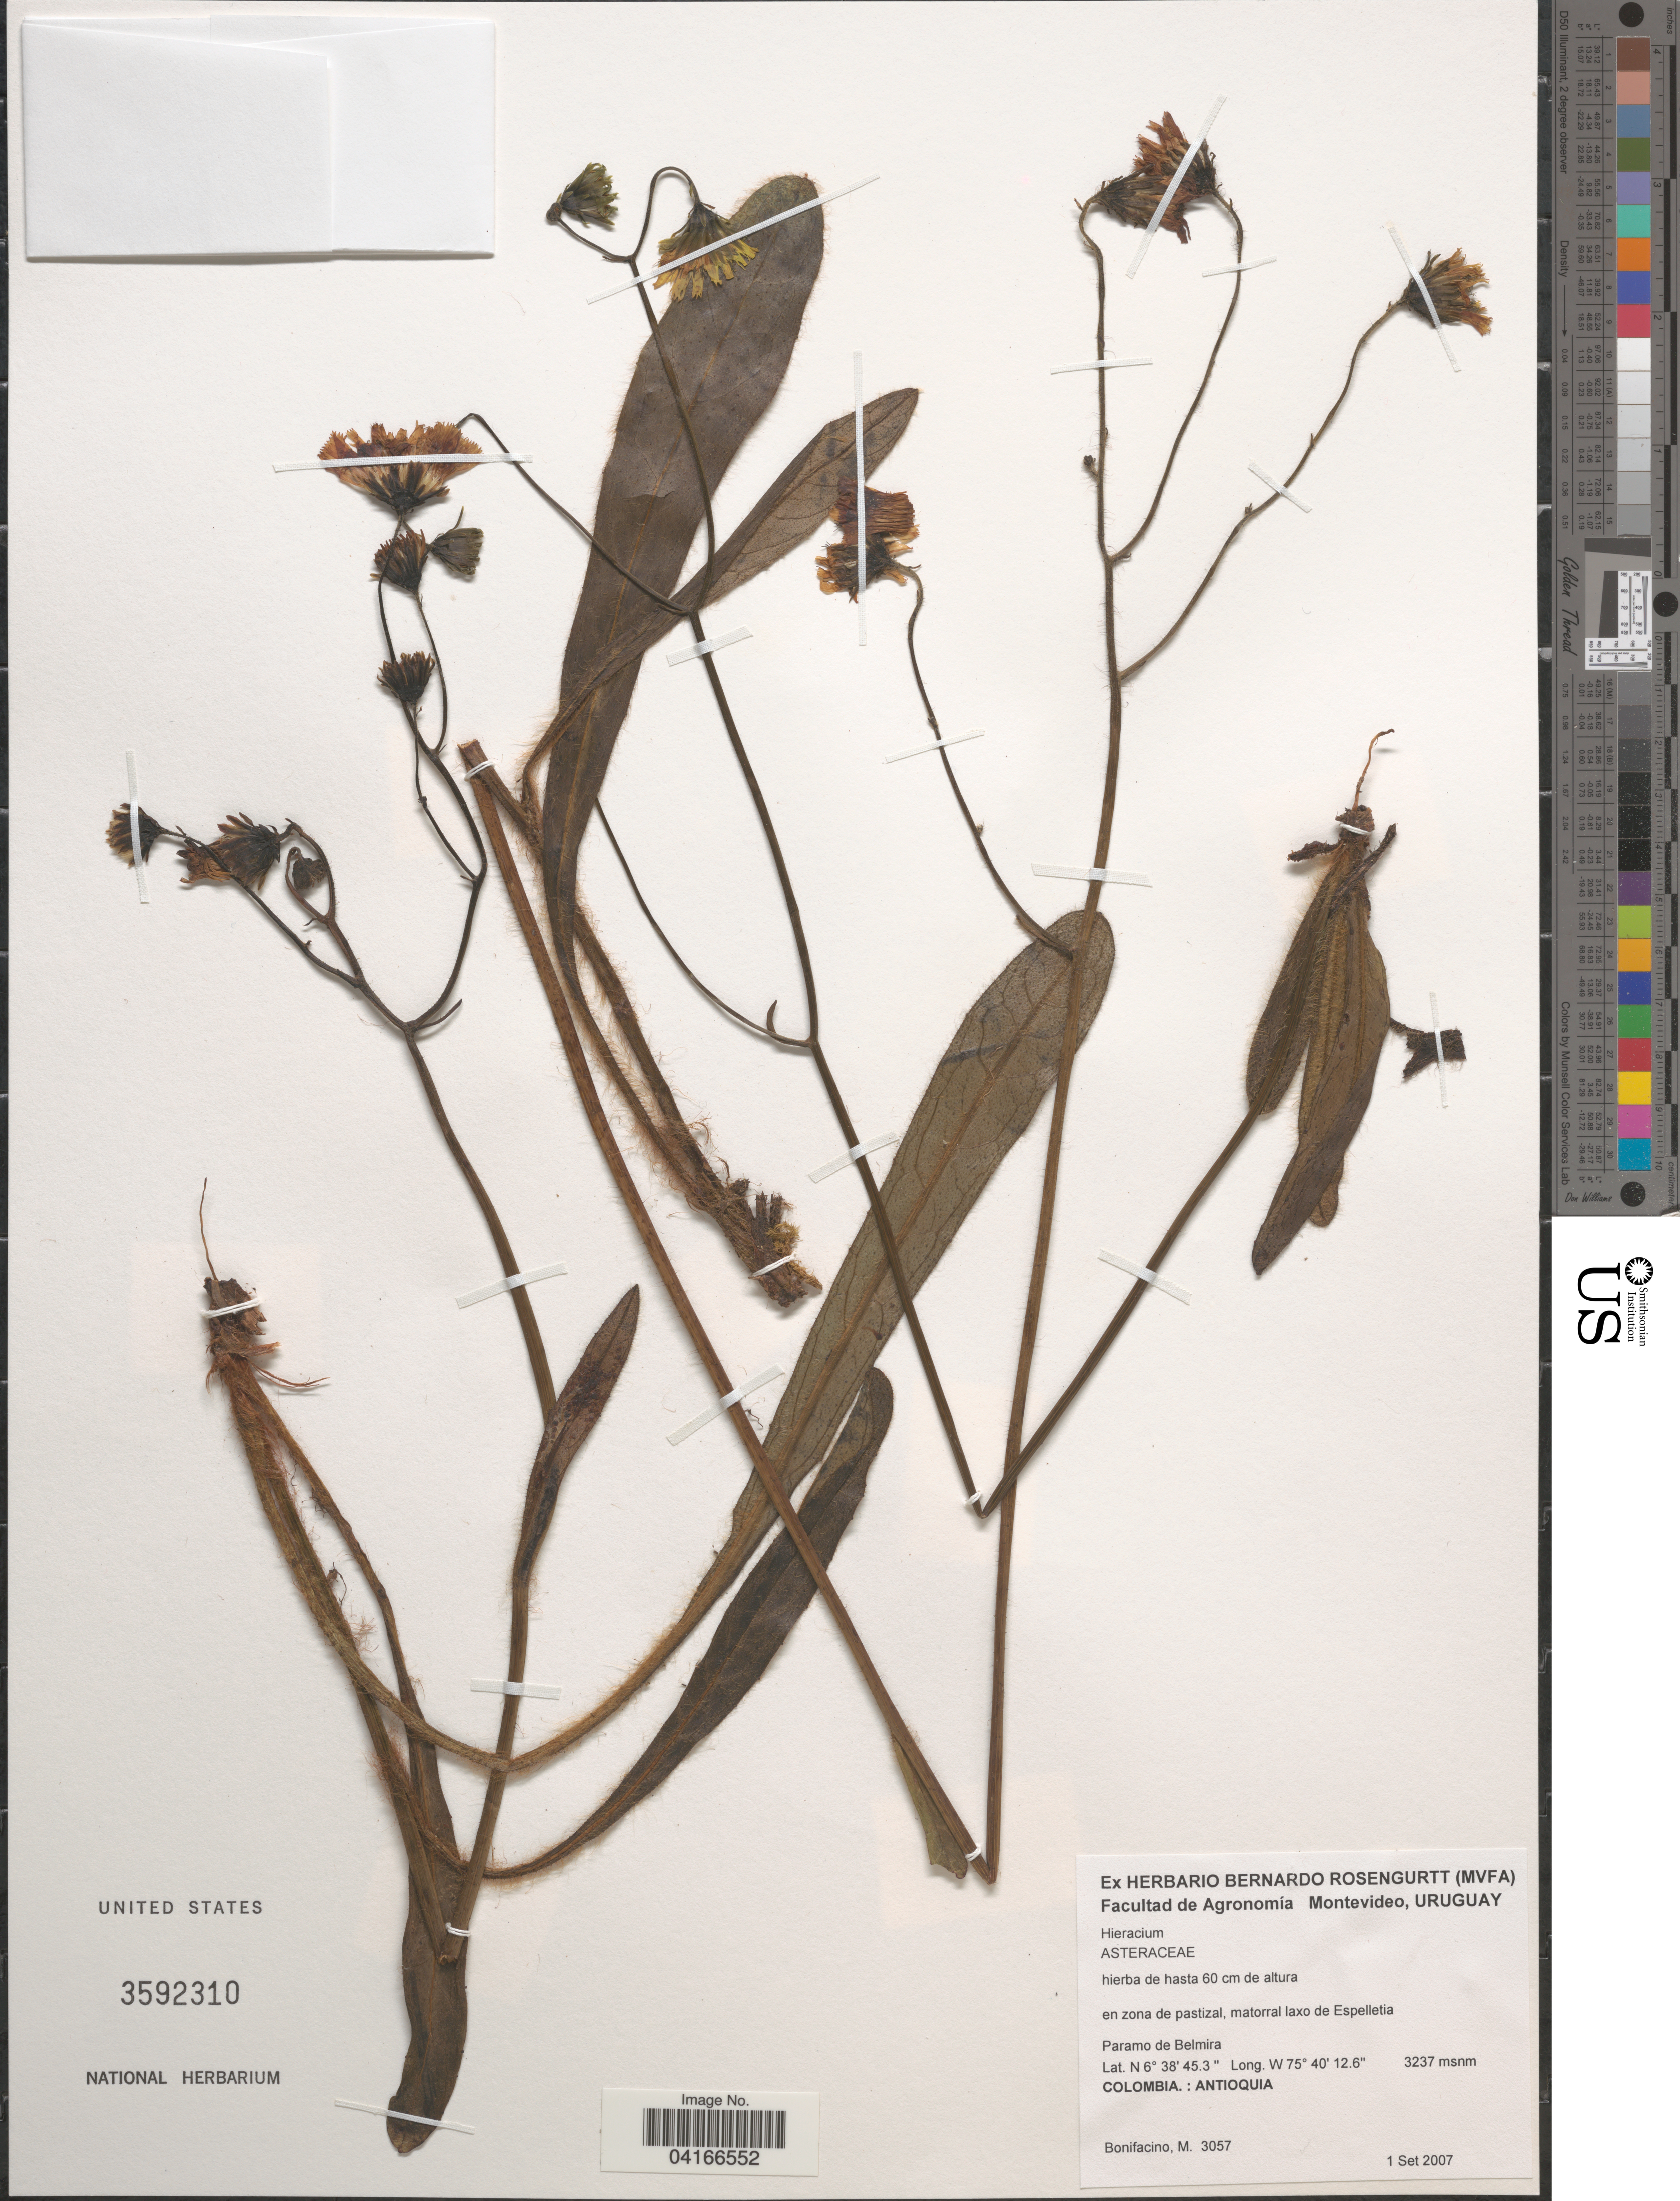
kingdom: Plantae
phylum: Tracheophyta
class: Magnoliopsida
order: Asterales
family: Asteraceae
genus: Hieracium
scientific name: Hieracium repandulare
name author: Druce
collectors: M. Bonifacino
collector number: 3057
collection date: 2007-09-01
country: Colombia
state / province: Tolima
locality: Paramo de Belmira.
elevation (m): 3237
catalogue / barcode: US 3592310